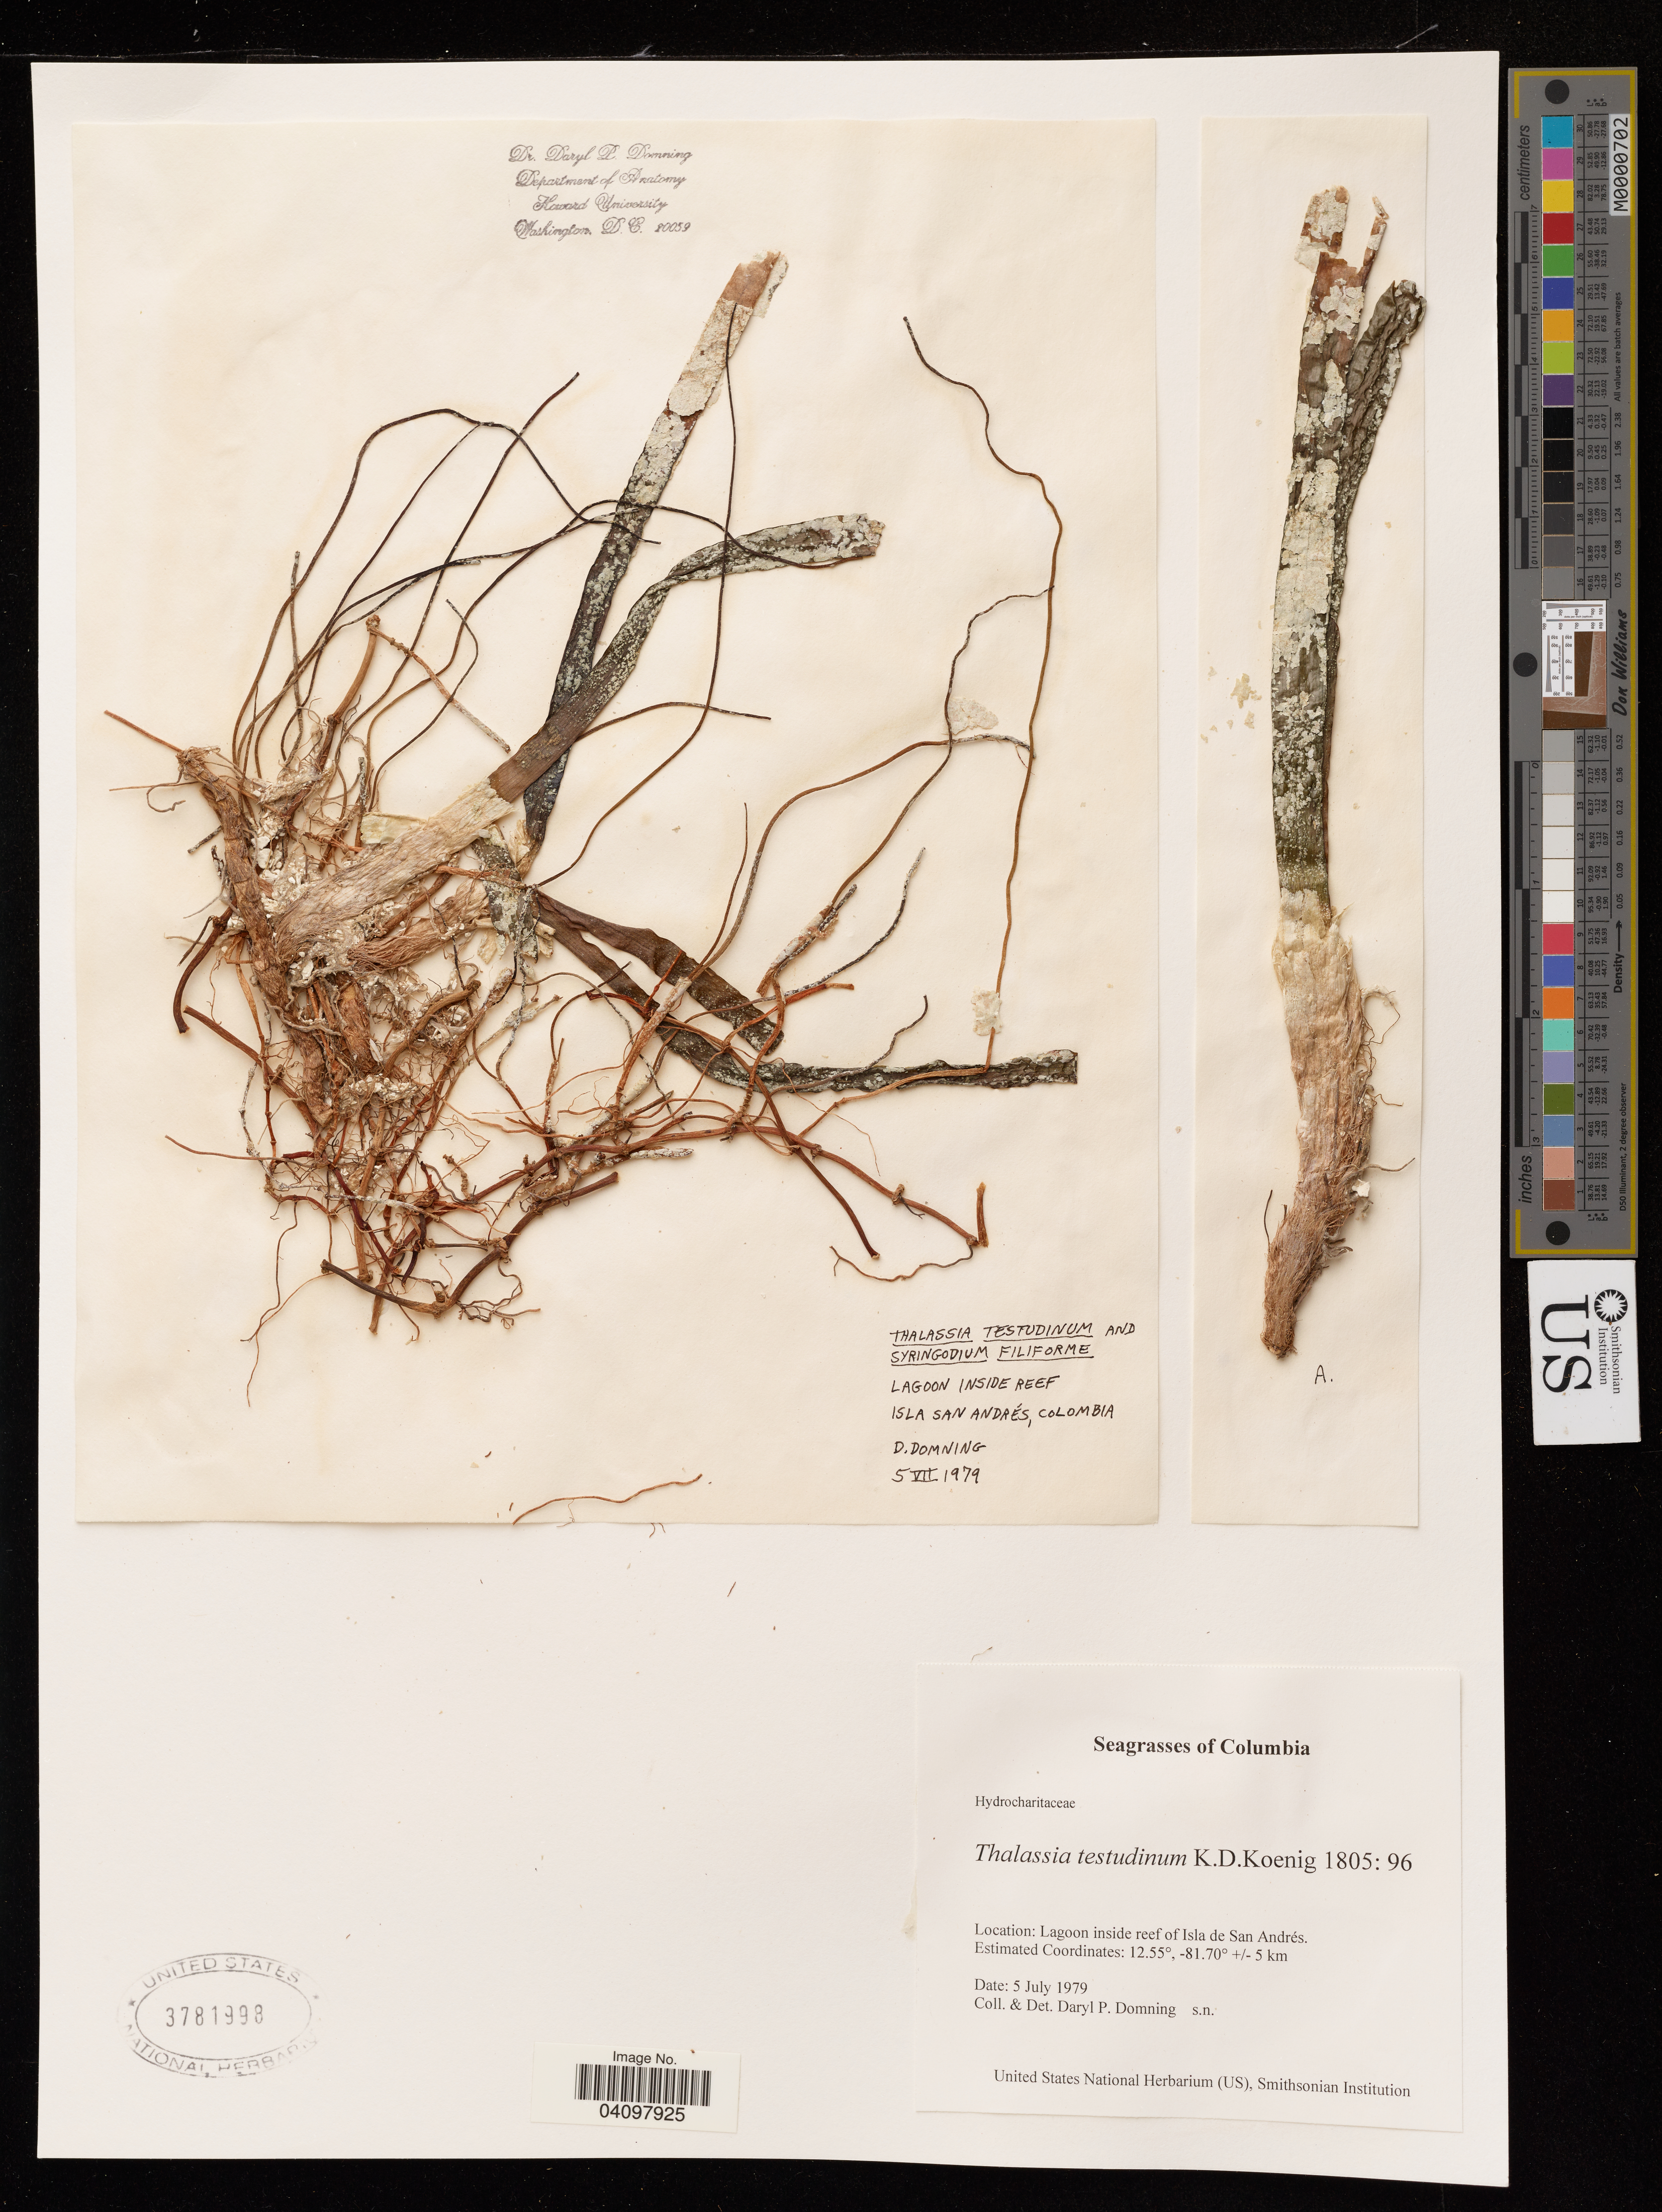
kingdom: Plantae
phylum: Tracheophyta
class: Liliopsida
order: Alismatales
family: Hydrocharitaceae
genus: Thalassia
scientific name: Thalassia testudinum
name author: Banks & Sol. ex K.D. Koenig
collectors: D. Domning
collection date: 1979-07-05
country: Colombia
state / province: San Andres y Providencia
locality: Lagoon inside reef of Isla de San Andrés.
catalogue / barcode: US 3781998